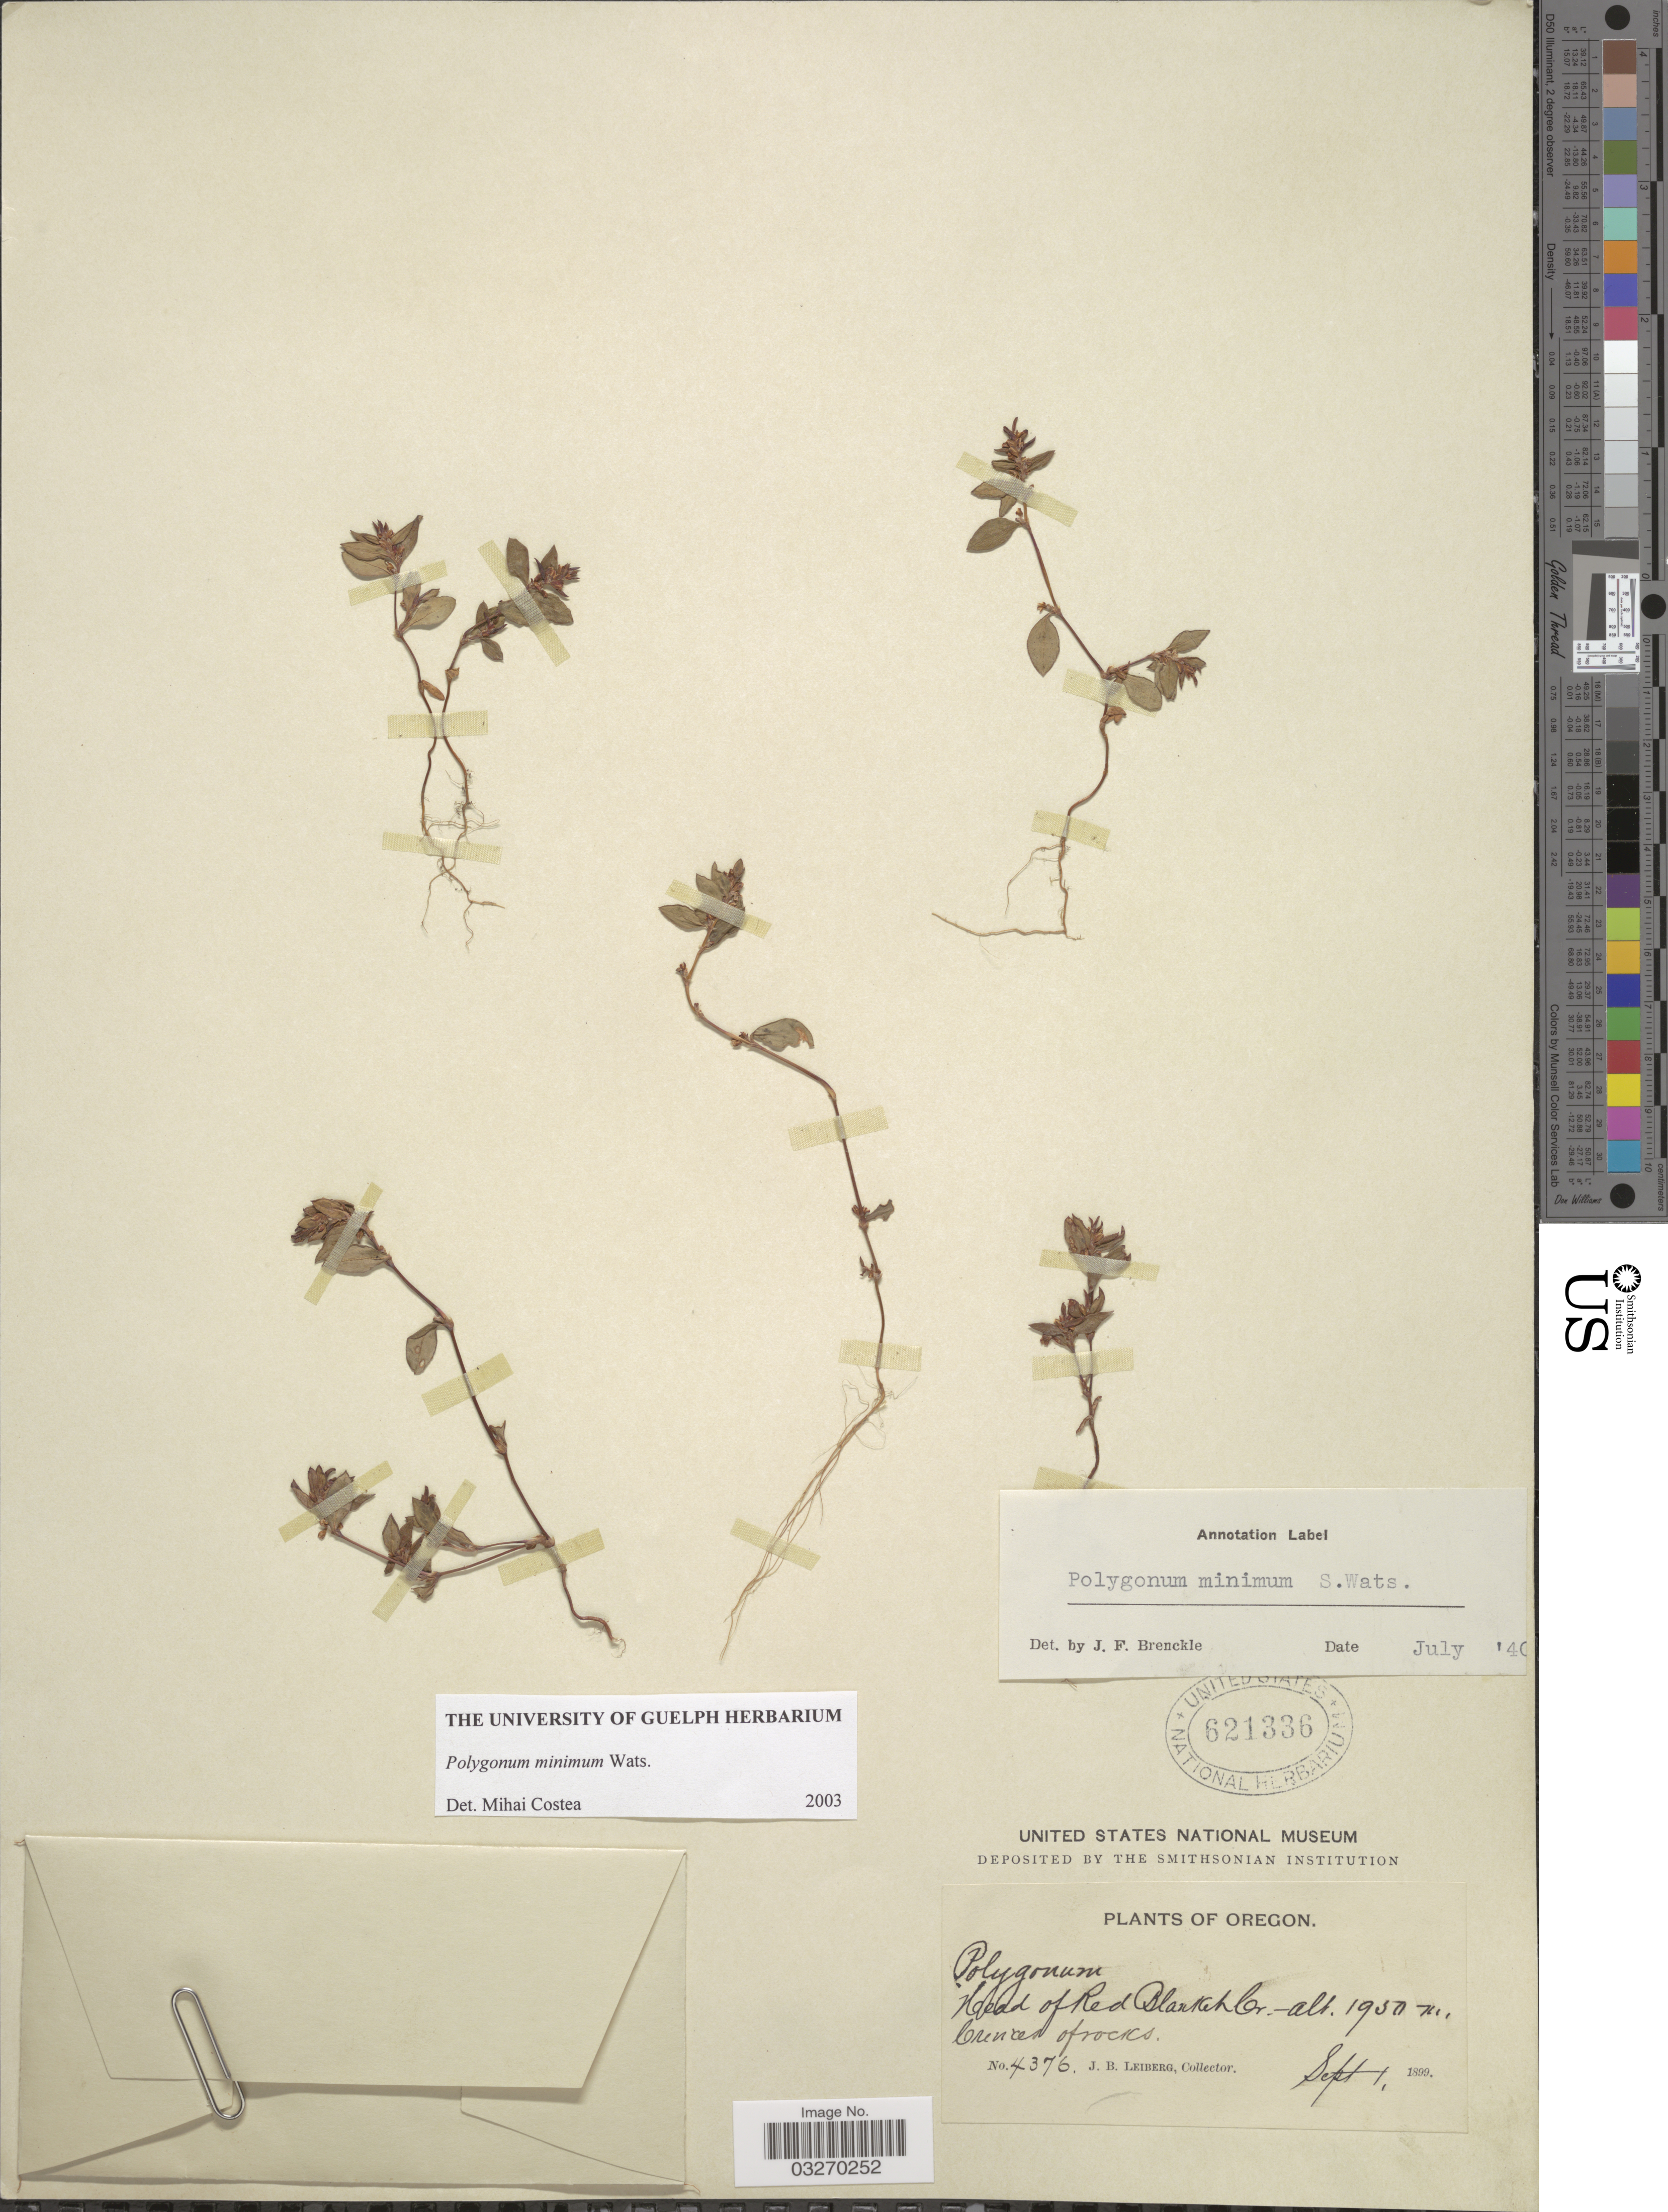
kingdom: Plantae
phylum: Tracheophyta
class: Magnoliopsida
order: Caryophyllales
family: Polygonaceae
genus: Polygonum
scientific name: Polygonum minimum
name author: S. Watson in C. King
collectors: J. B. Leiberg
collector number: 4376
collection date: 1899-09-01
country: United States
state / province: Oregon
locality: Head of Red Blaket Cr.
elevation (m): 1950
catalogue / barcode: US 621336